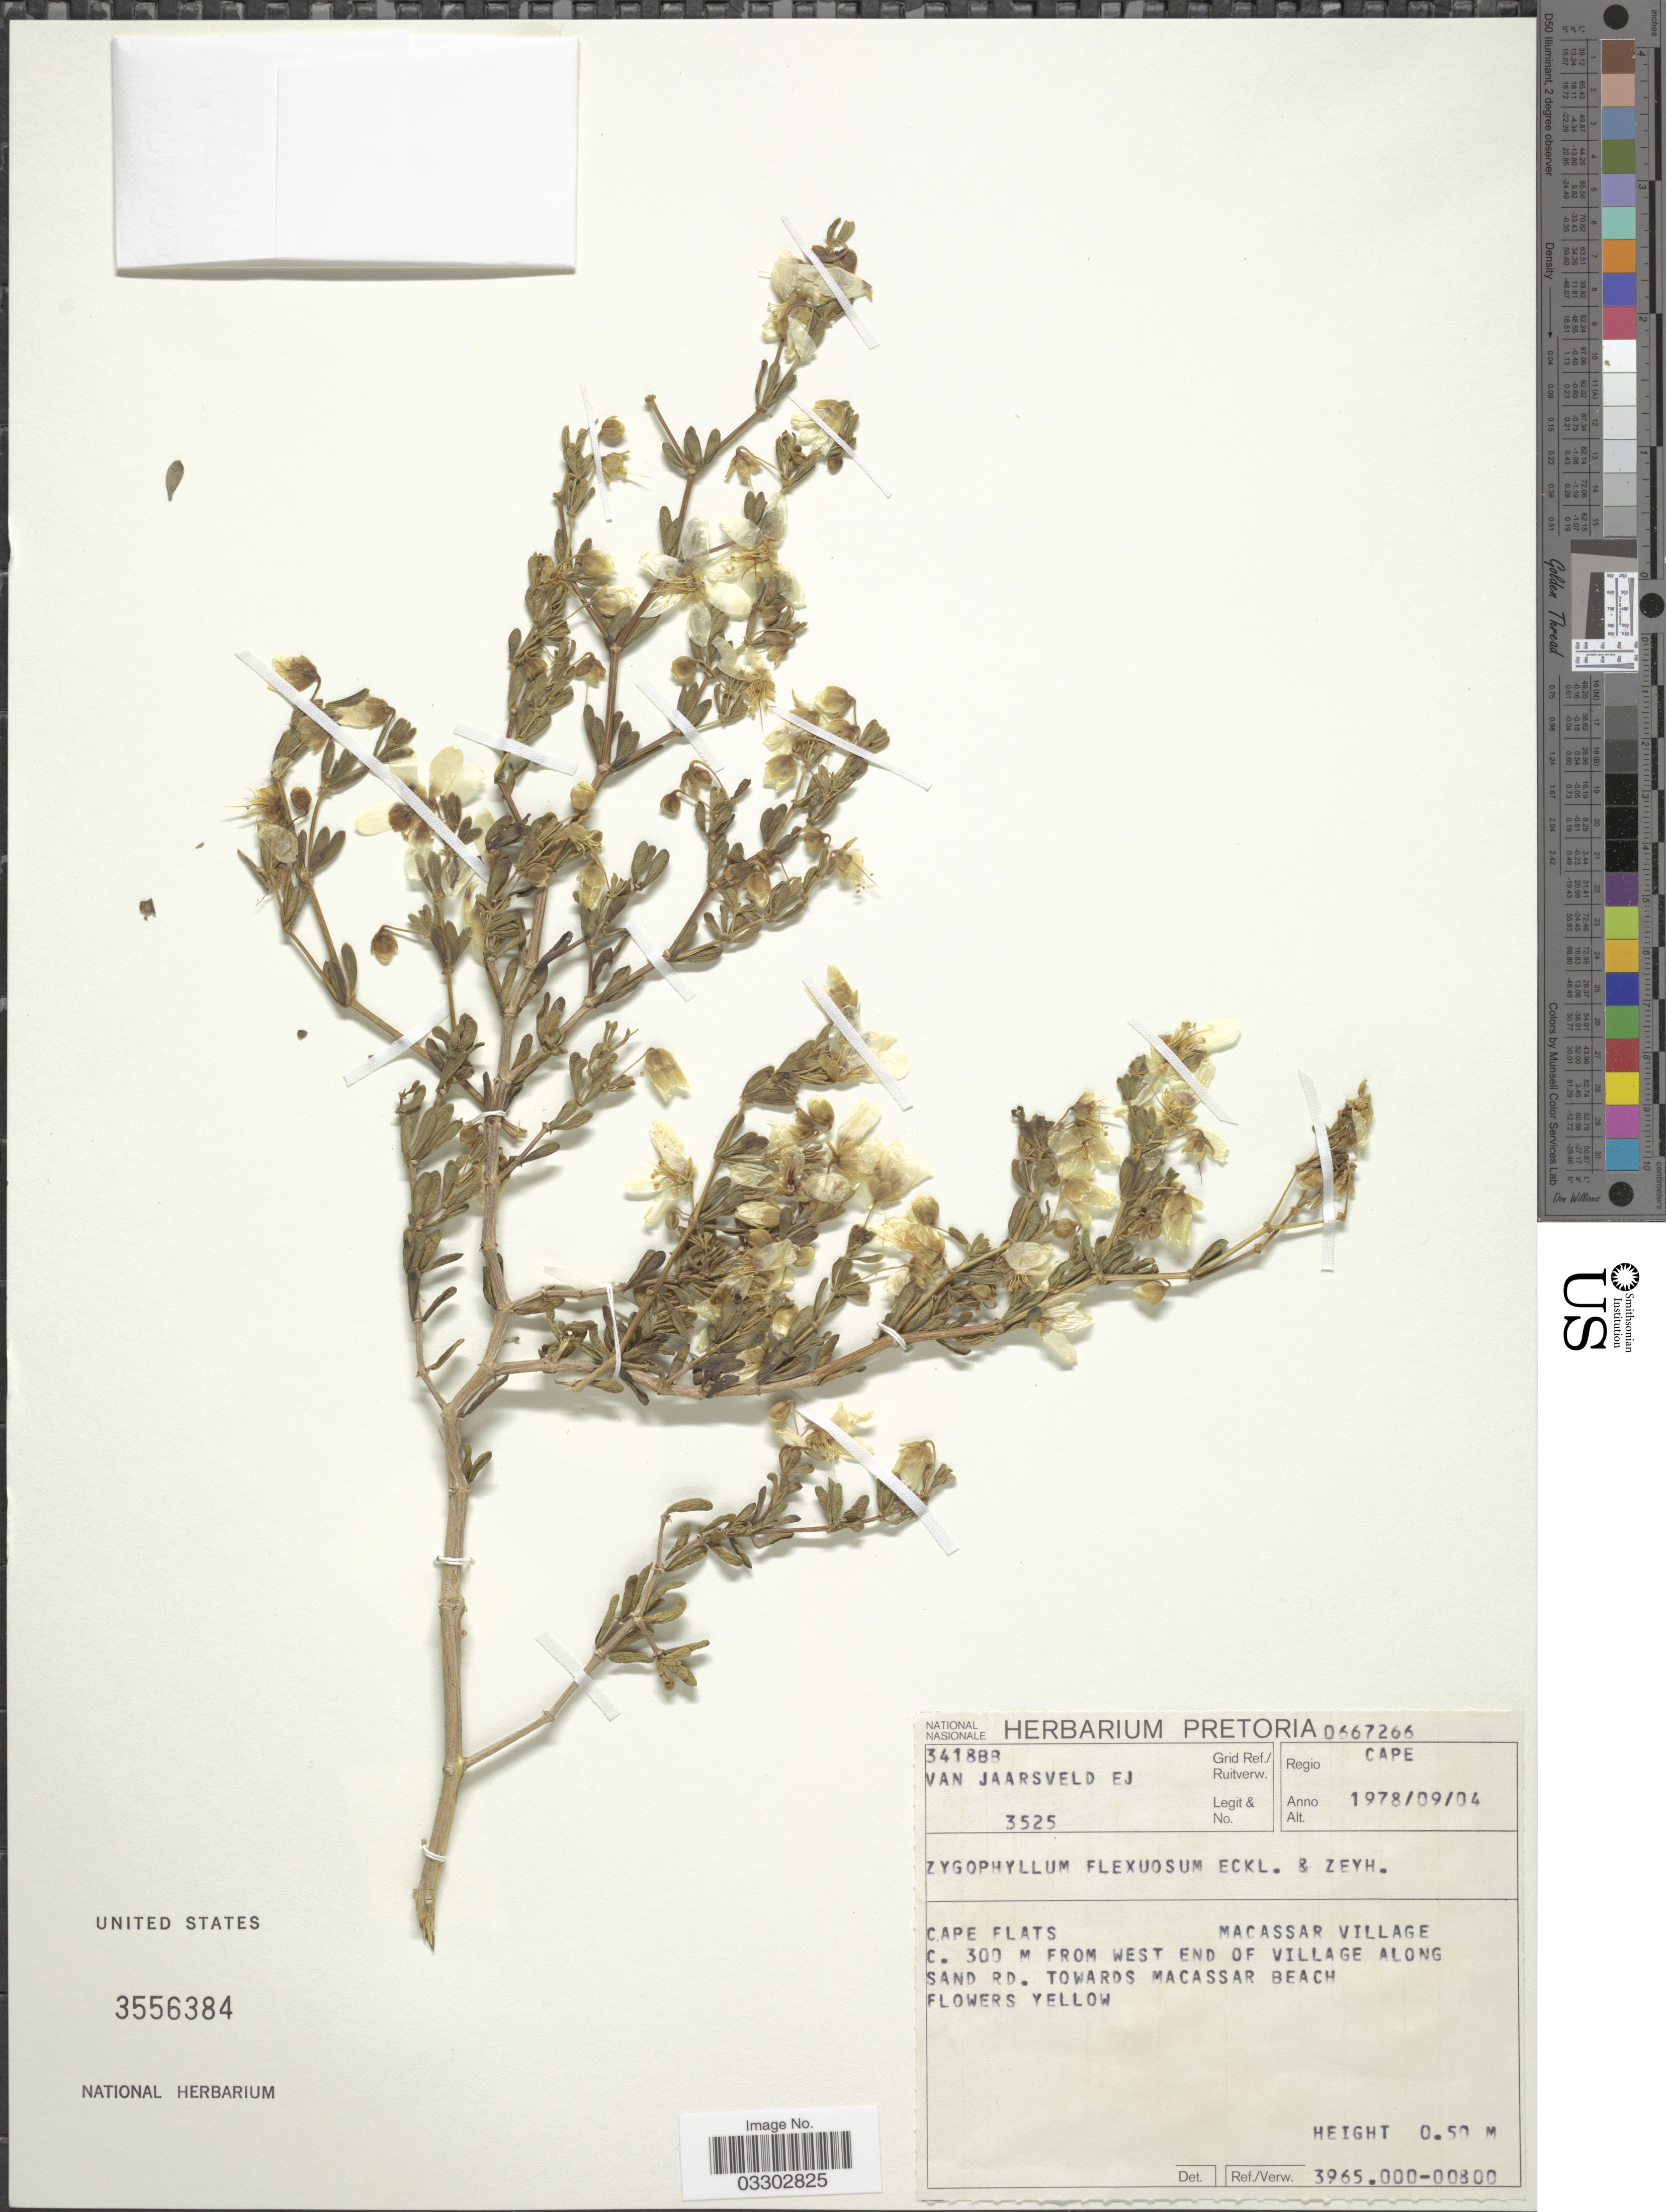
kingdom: Plantae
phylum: Tracheophyta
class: Magnoliopsida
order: Zygophyllales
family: Zygophyllaceae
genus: Roepera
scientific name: Roepera flexuosa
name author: (Eckl. & Zeyh.) Beier & Thulin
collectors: E. van Jaarsveld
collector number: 3525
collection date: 1978-09-04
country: South Africa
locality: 3418BB Grid Ref./Ruitverw. Regio Cape. Cape Flats. Macassar Village c. 300 m from west end of village along sand rd. towards Macassar beach.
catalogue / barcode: US 3556384